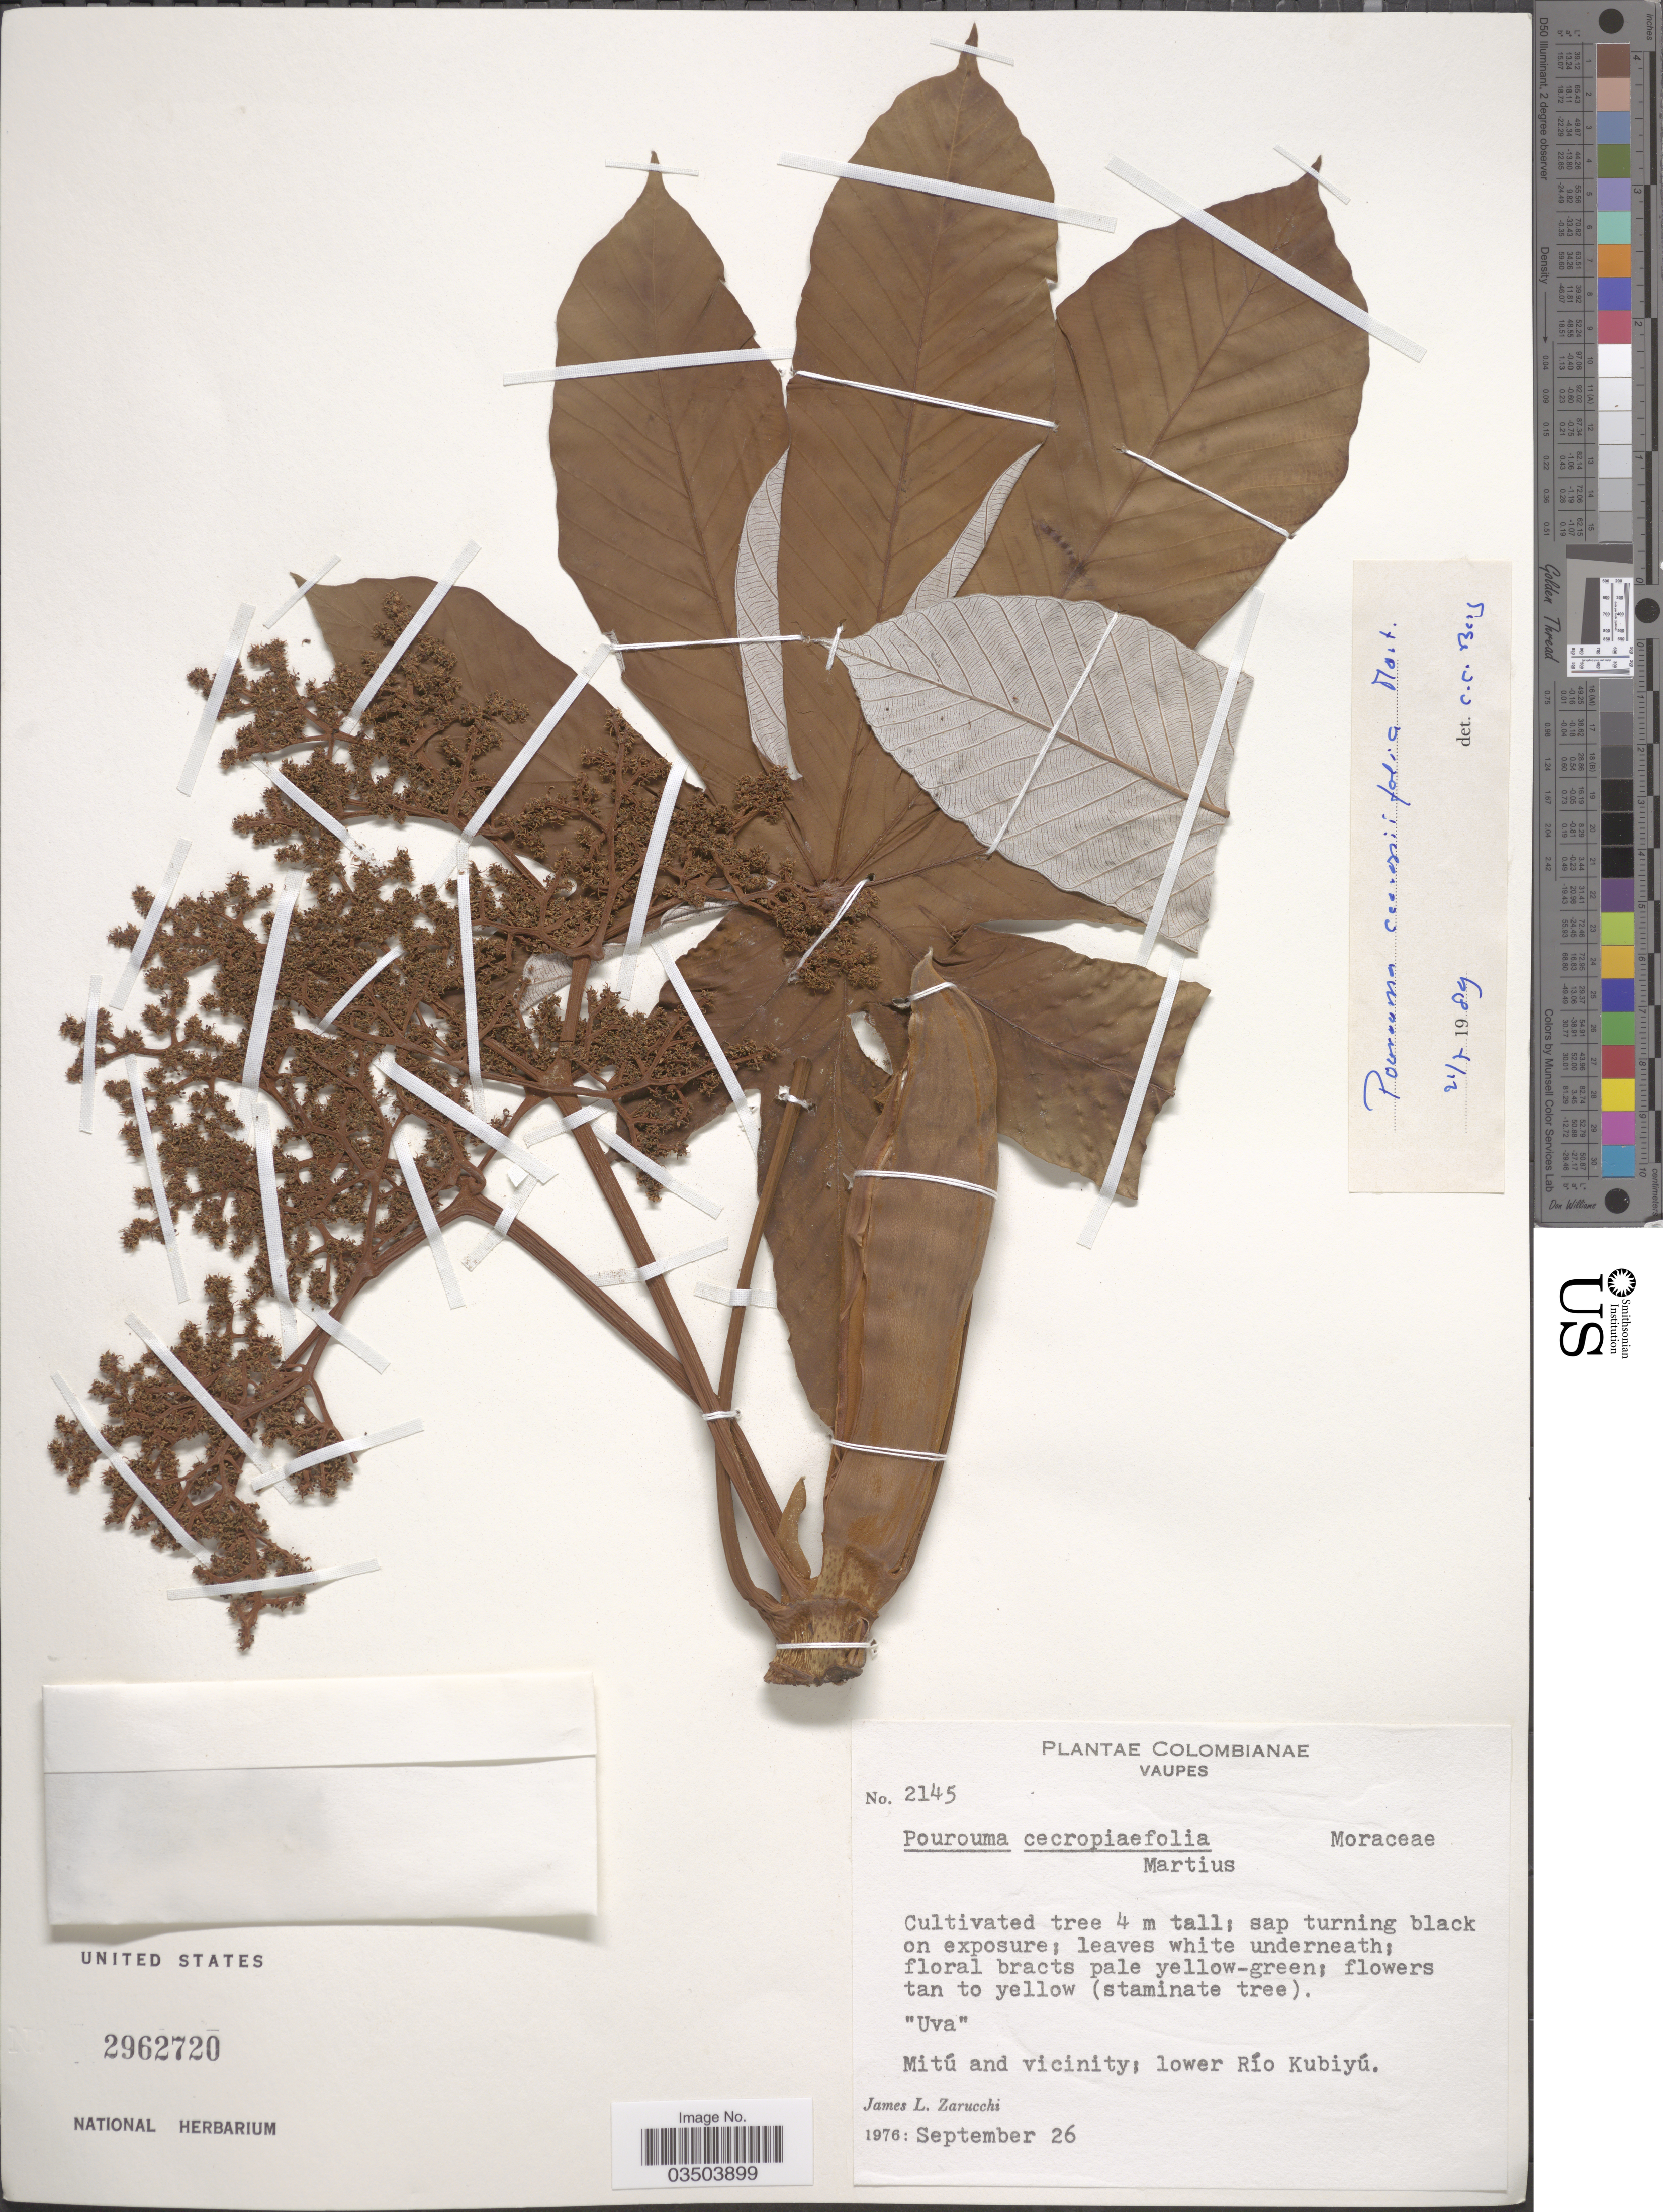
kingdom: Plantae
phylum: Tracheophyta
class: Magnoliopsida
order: Rosales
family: Urticaceae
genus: Pourouma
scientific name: Pourouma cecropiifolia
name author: Mart.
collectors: J. L. Zarucchi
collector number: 2145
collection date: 1976-09-26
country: Colombia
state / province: Vaupés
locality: Mitú and vicinity; lower Río Kubiyú.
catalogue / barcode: US 2962720